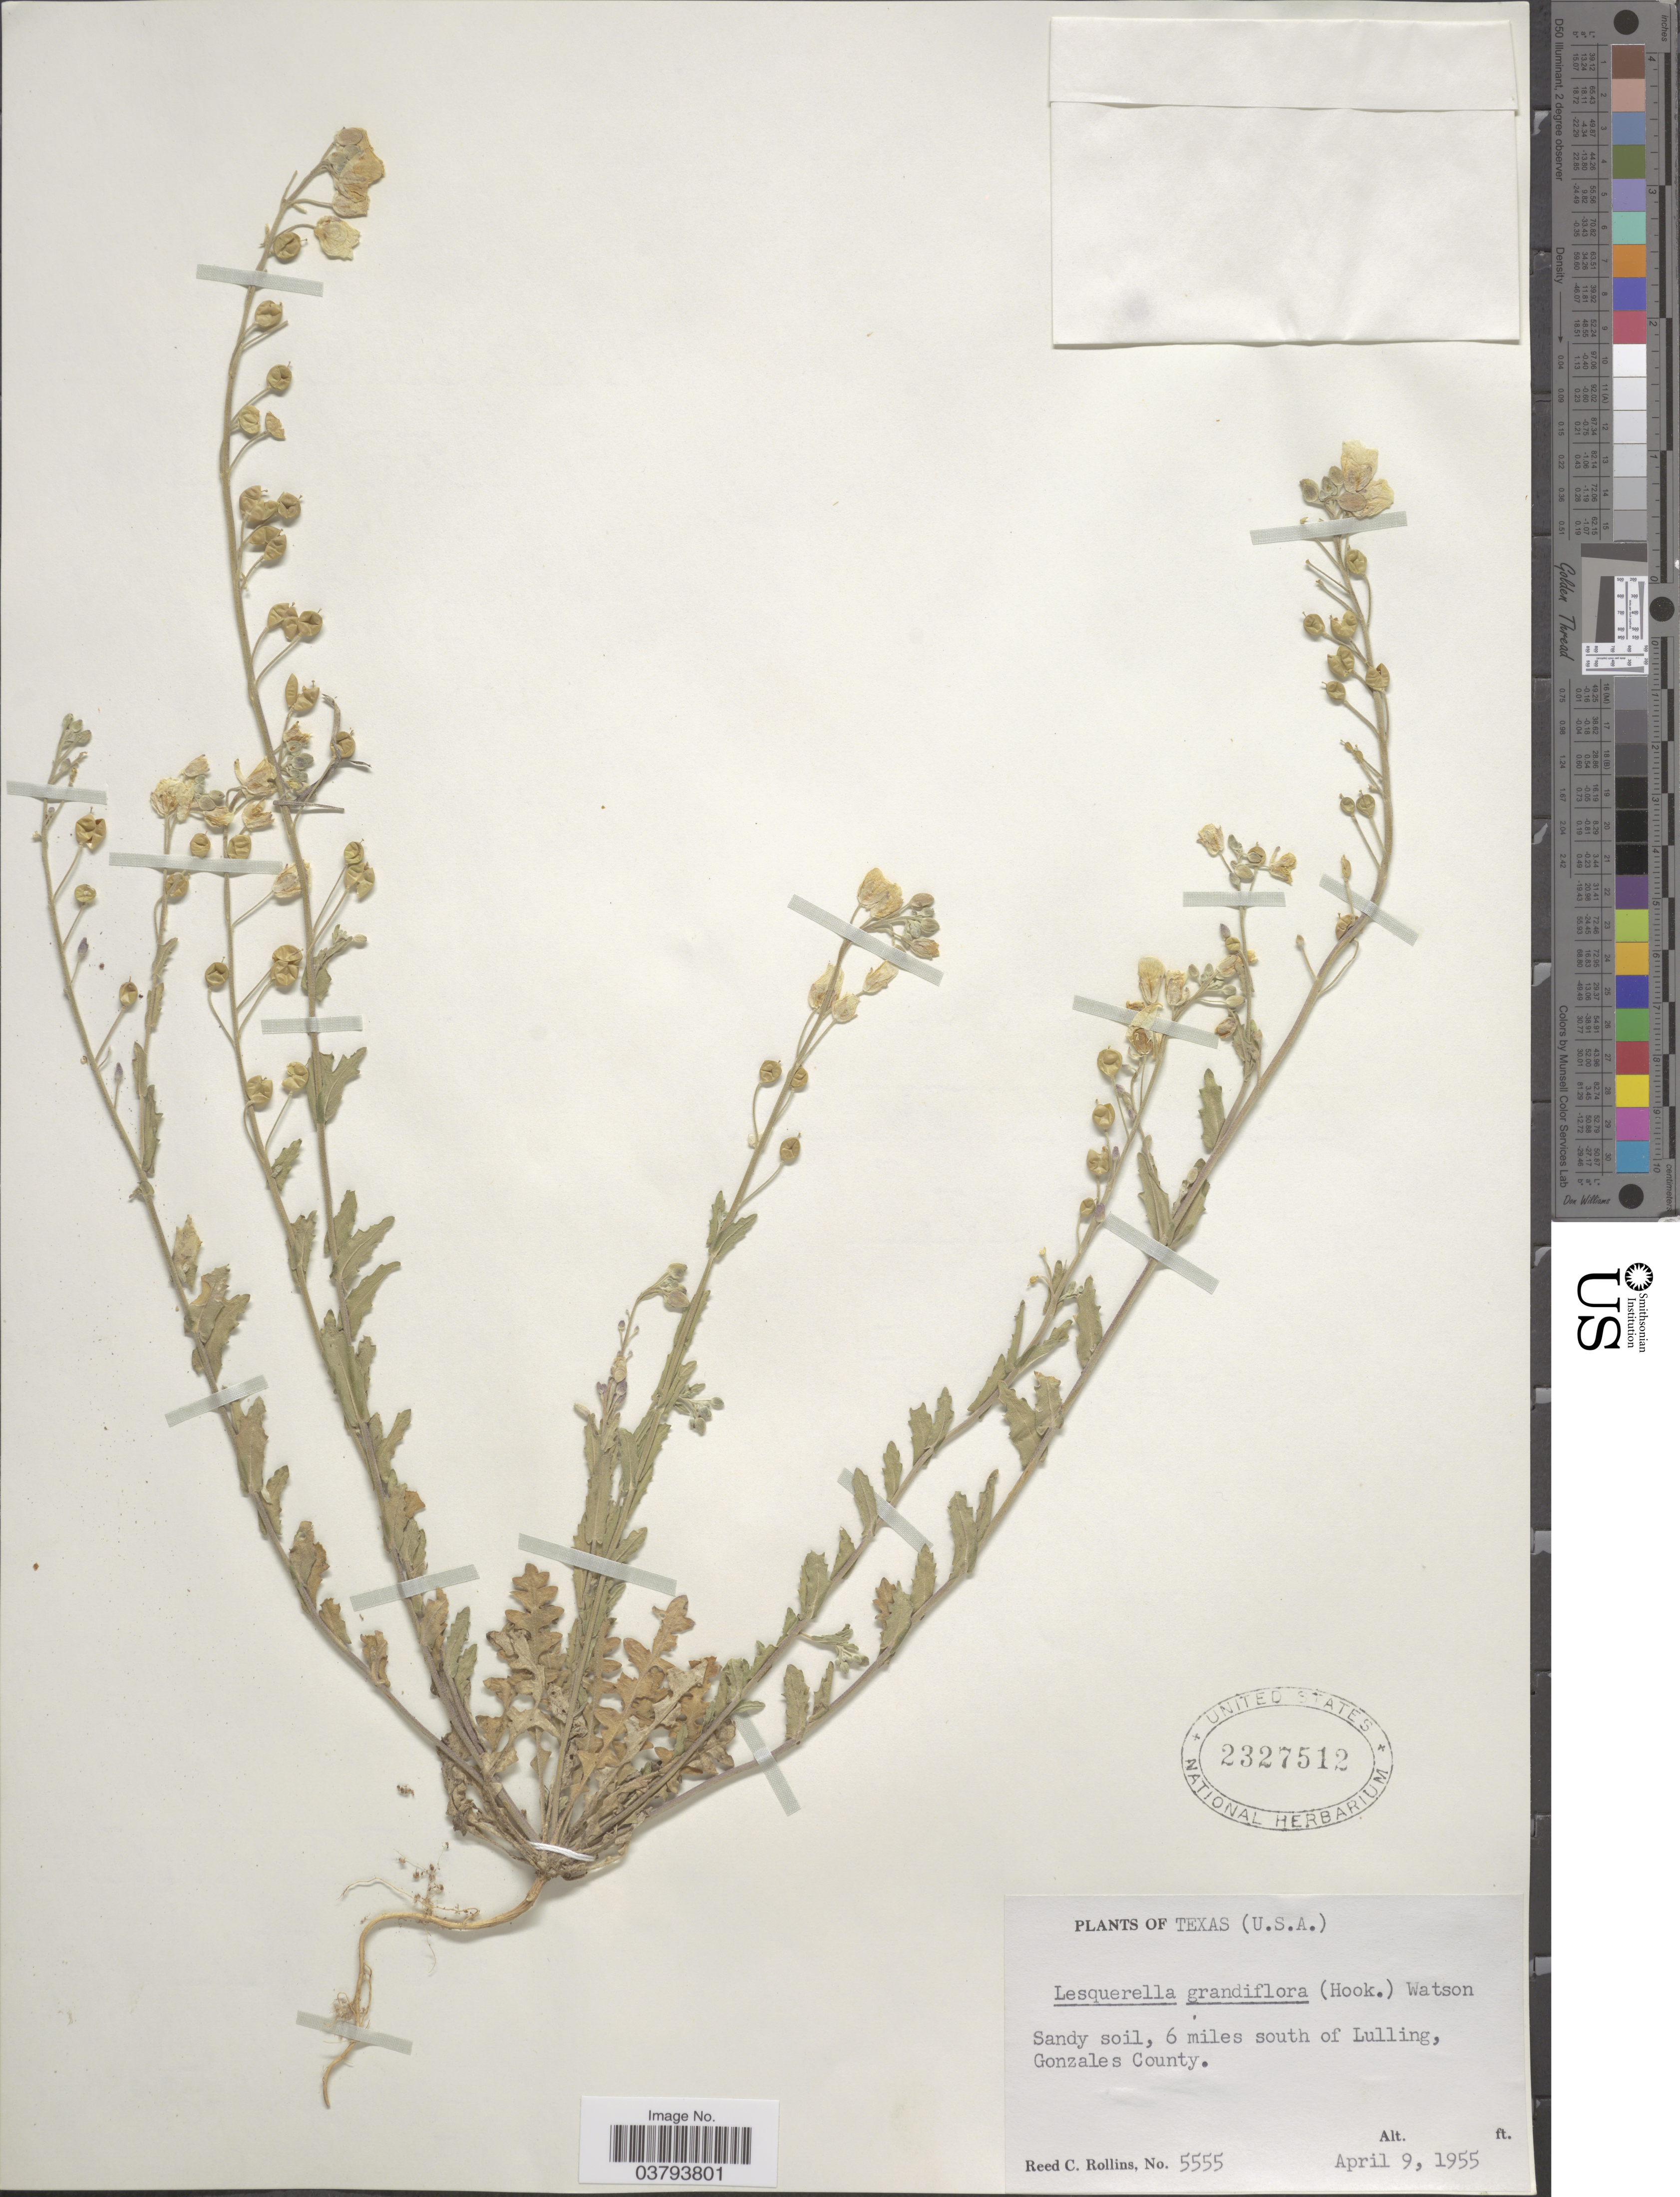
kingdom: Plantae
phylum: Tracheophyta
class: Magnoliopsida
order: Brassicales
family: Brassicaceae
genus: Lesquerella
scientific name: Lesquerella grandiflora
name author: S. Watson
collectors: R. C. Rollins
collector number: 5555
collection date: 1955-04-09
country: United States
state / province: Texas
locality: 6 miles south of Lulling, Gonzales County.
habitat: sandy soil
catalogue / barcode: US 2327512